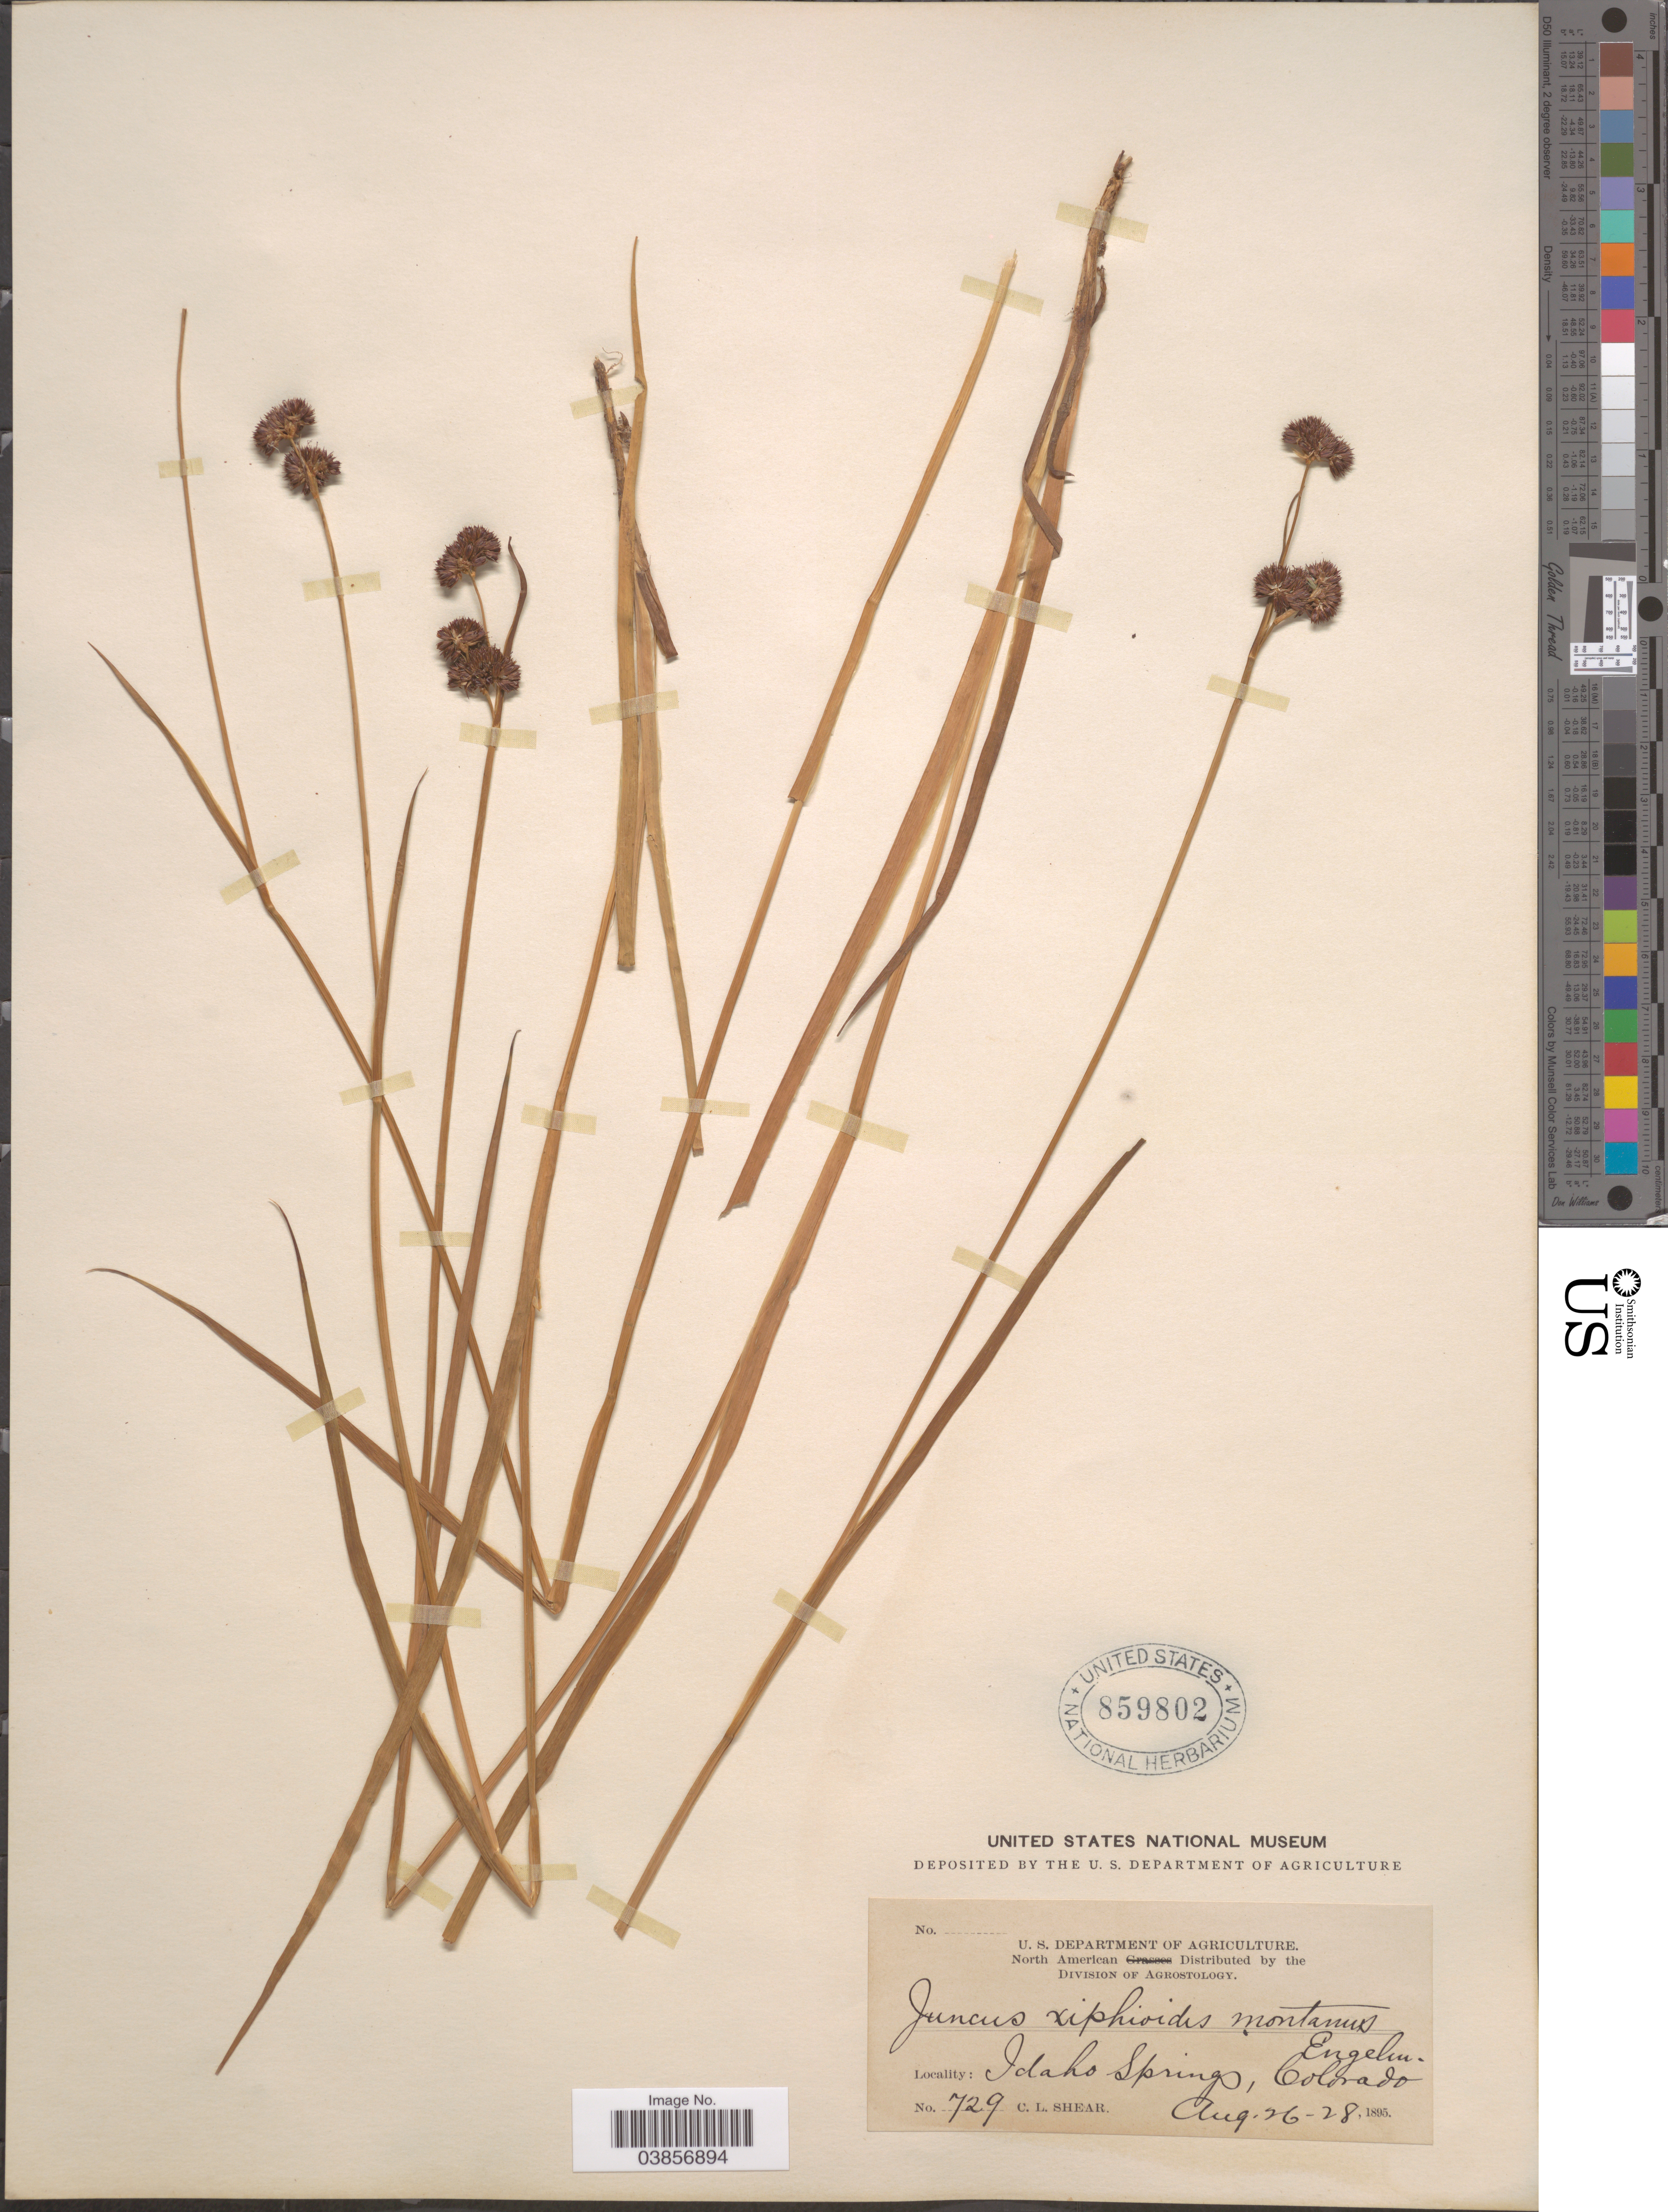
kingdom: Plantae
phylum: Tracheophyta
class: Liliopsida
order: Poales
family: Juncaceae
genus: Juncus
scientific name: Juncus saximontanus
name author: A. Nelson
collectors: C. L. Shear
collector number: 729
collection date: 1895-08-26/1895-08-28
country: United States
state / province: Colorado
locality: Idaho Springs.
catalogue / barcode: US 859802